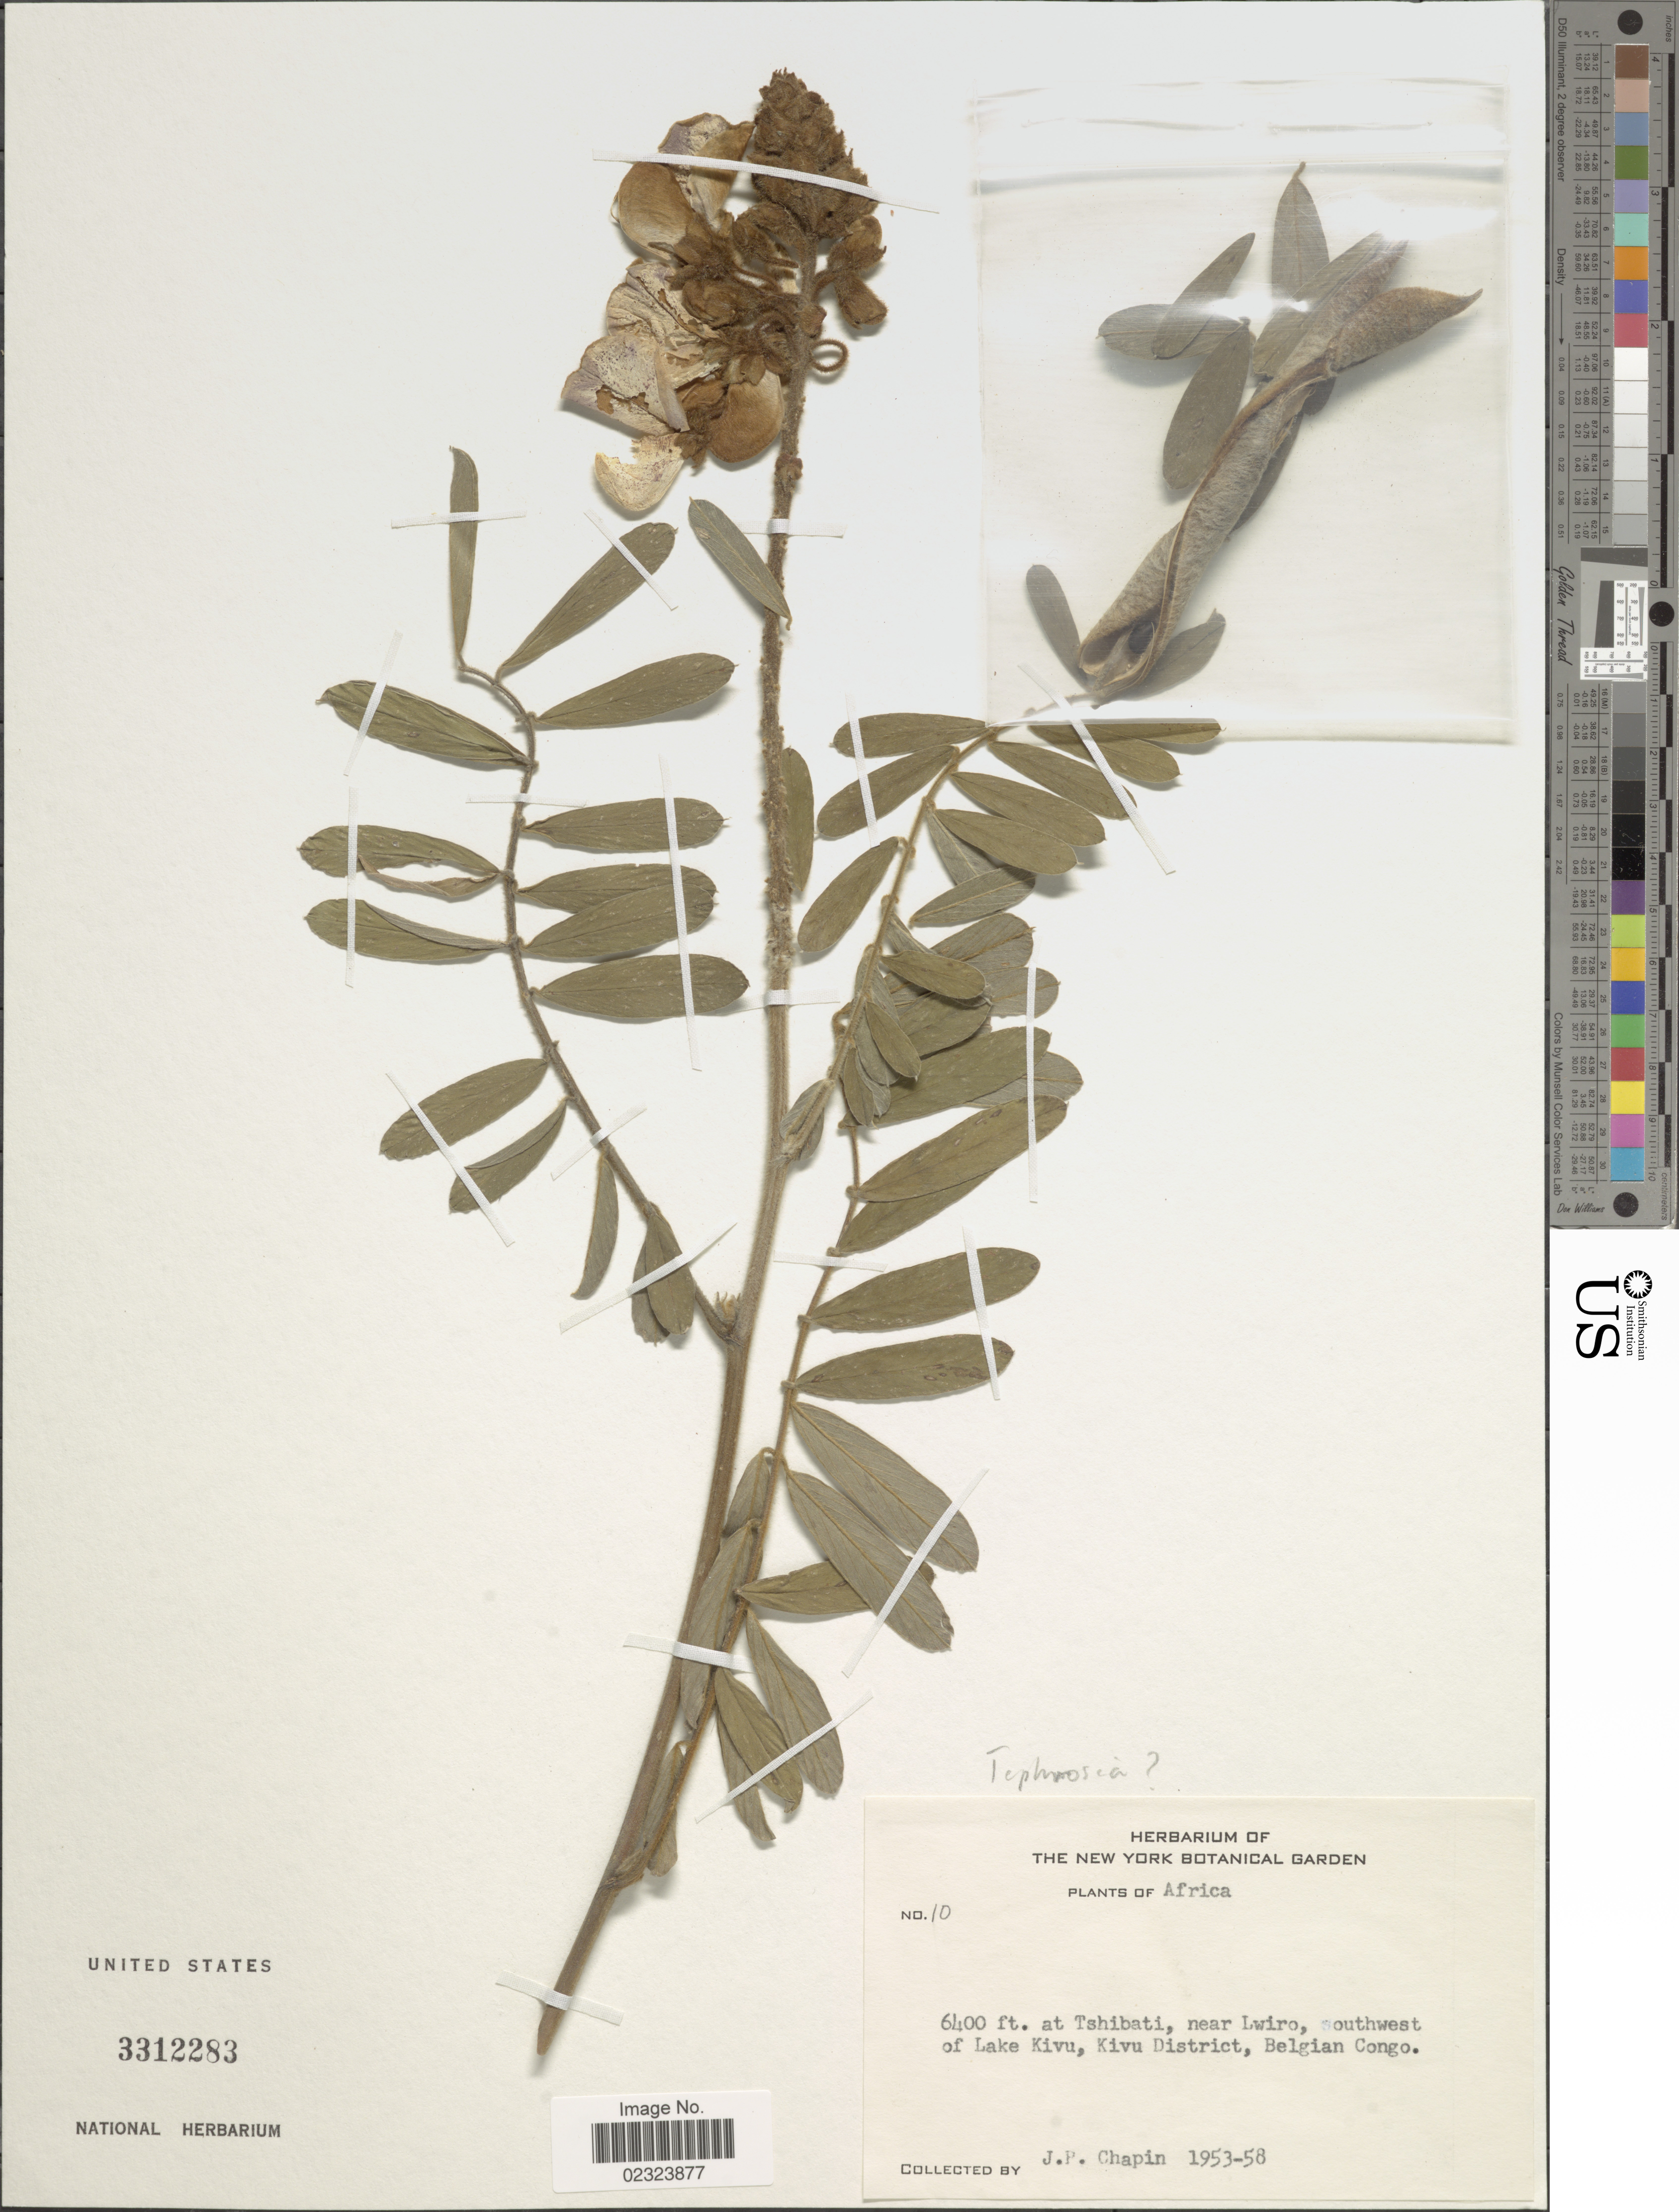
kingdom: Plantae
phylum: Tracheophyta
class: Magnoliopsida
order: Fabales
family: Fabaceae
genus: Tephrosia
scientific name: Tephrosia sp.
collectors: J. Chapin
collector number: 10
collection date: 1953/1958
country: Congo, Democratic Republic of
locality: Tshibati, near Lwiro, southwest of Lake Kivu, Kivu District, Belgian Congo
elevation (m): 1951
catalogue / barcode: US 3312283